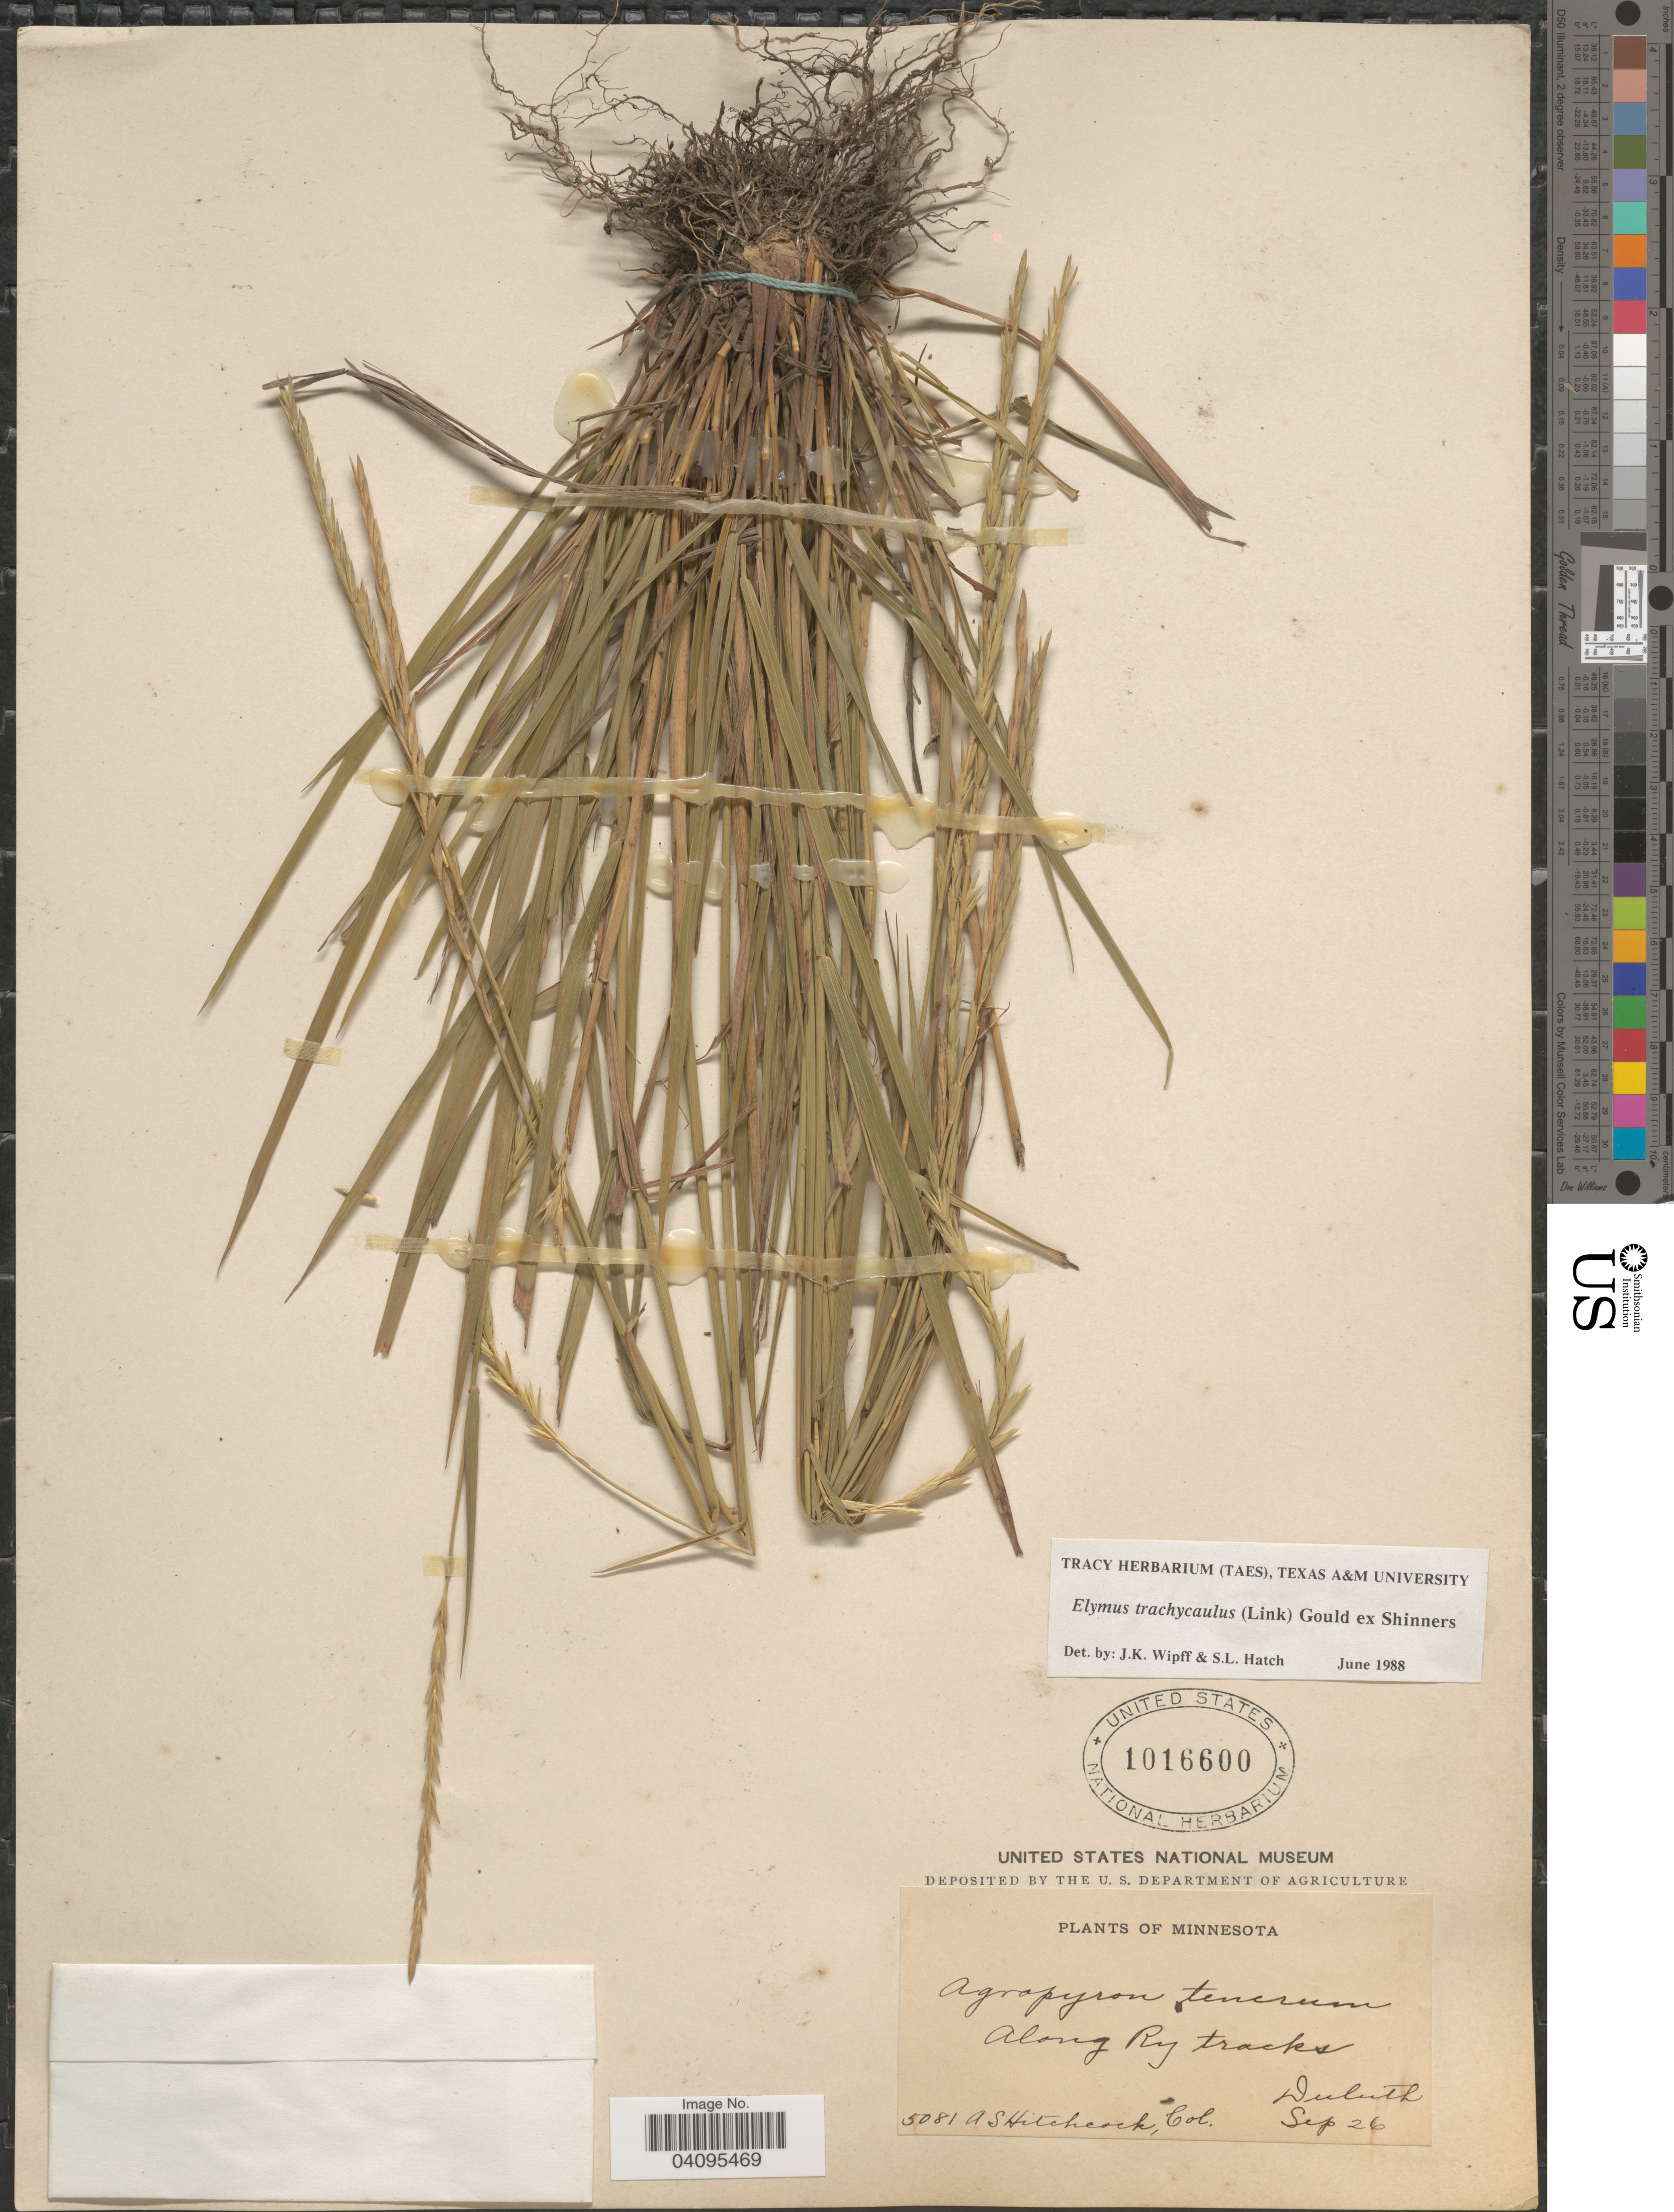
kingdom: Plantae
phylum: Tracheophyta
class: Liliopsida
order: Poales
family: Poaceae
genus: Elymus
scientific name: Elymus trachycaulus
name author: (Link) Gould ex Shinners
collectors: A. S. Hitchcock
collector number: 5081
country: United States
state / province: Minnesota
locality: Along Ry tracks. Duluth.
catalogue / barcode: US 1016600